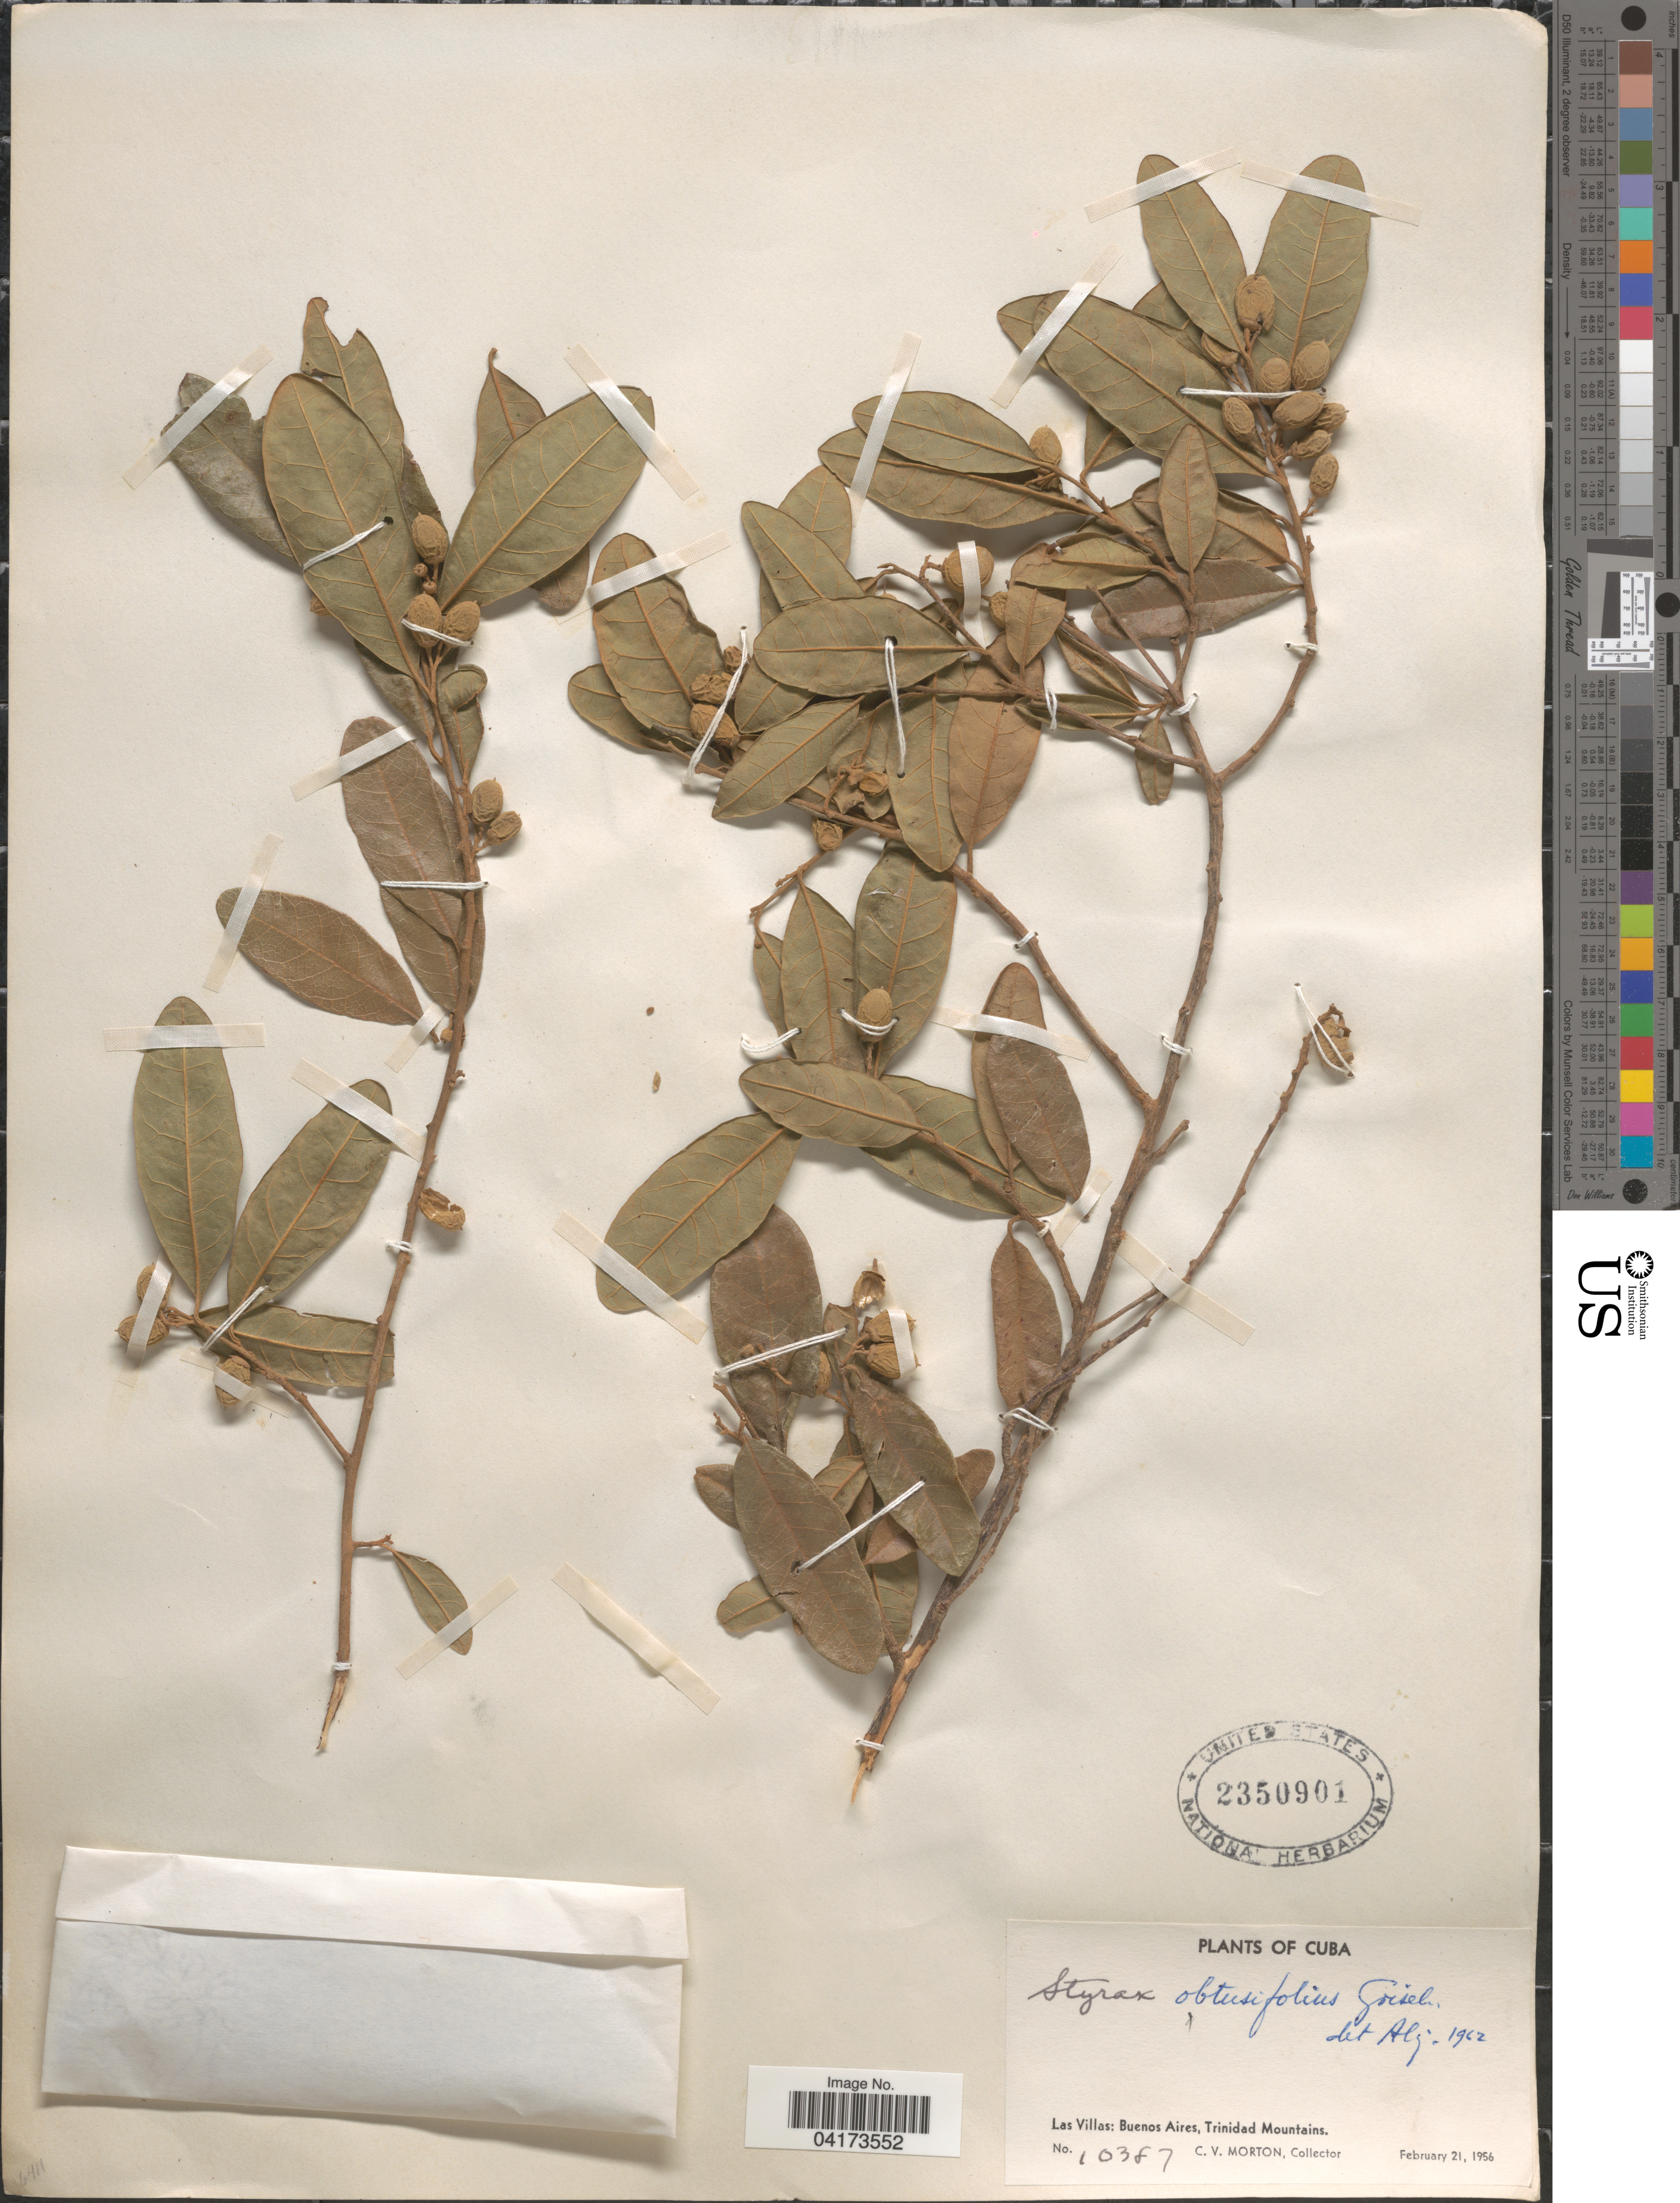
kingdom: Plantae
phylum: Tracheophyta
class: Magnoliopsida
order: Ericales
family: Styracaceae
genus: Styrax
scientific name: Styrax obtusifolius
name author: Griseb.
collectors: C. V. Morton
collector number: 10387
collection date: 1956-02-21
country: Cuba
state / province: Las Villas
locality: Buenos Aires, Trinidad Mountains.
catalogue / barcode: US 2350901